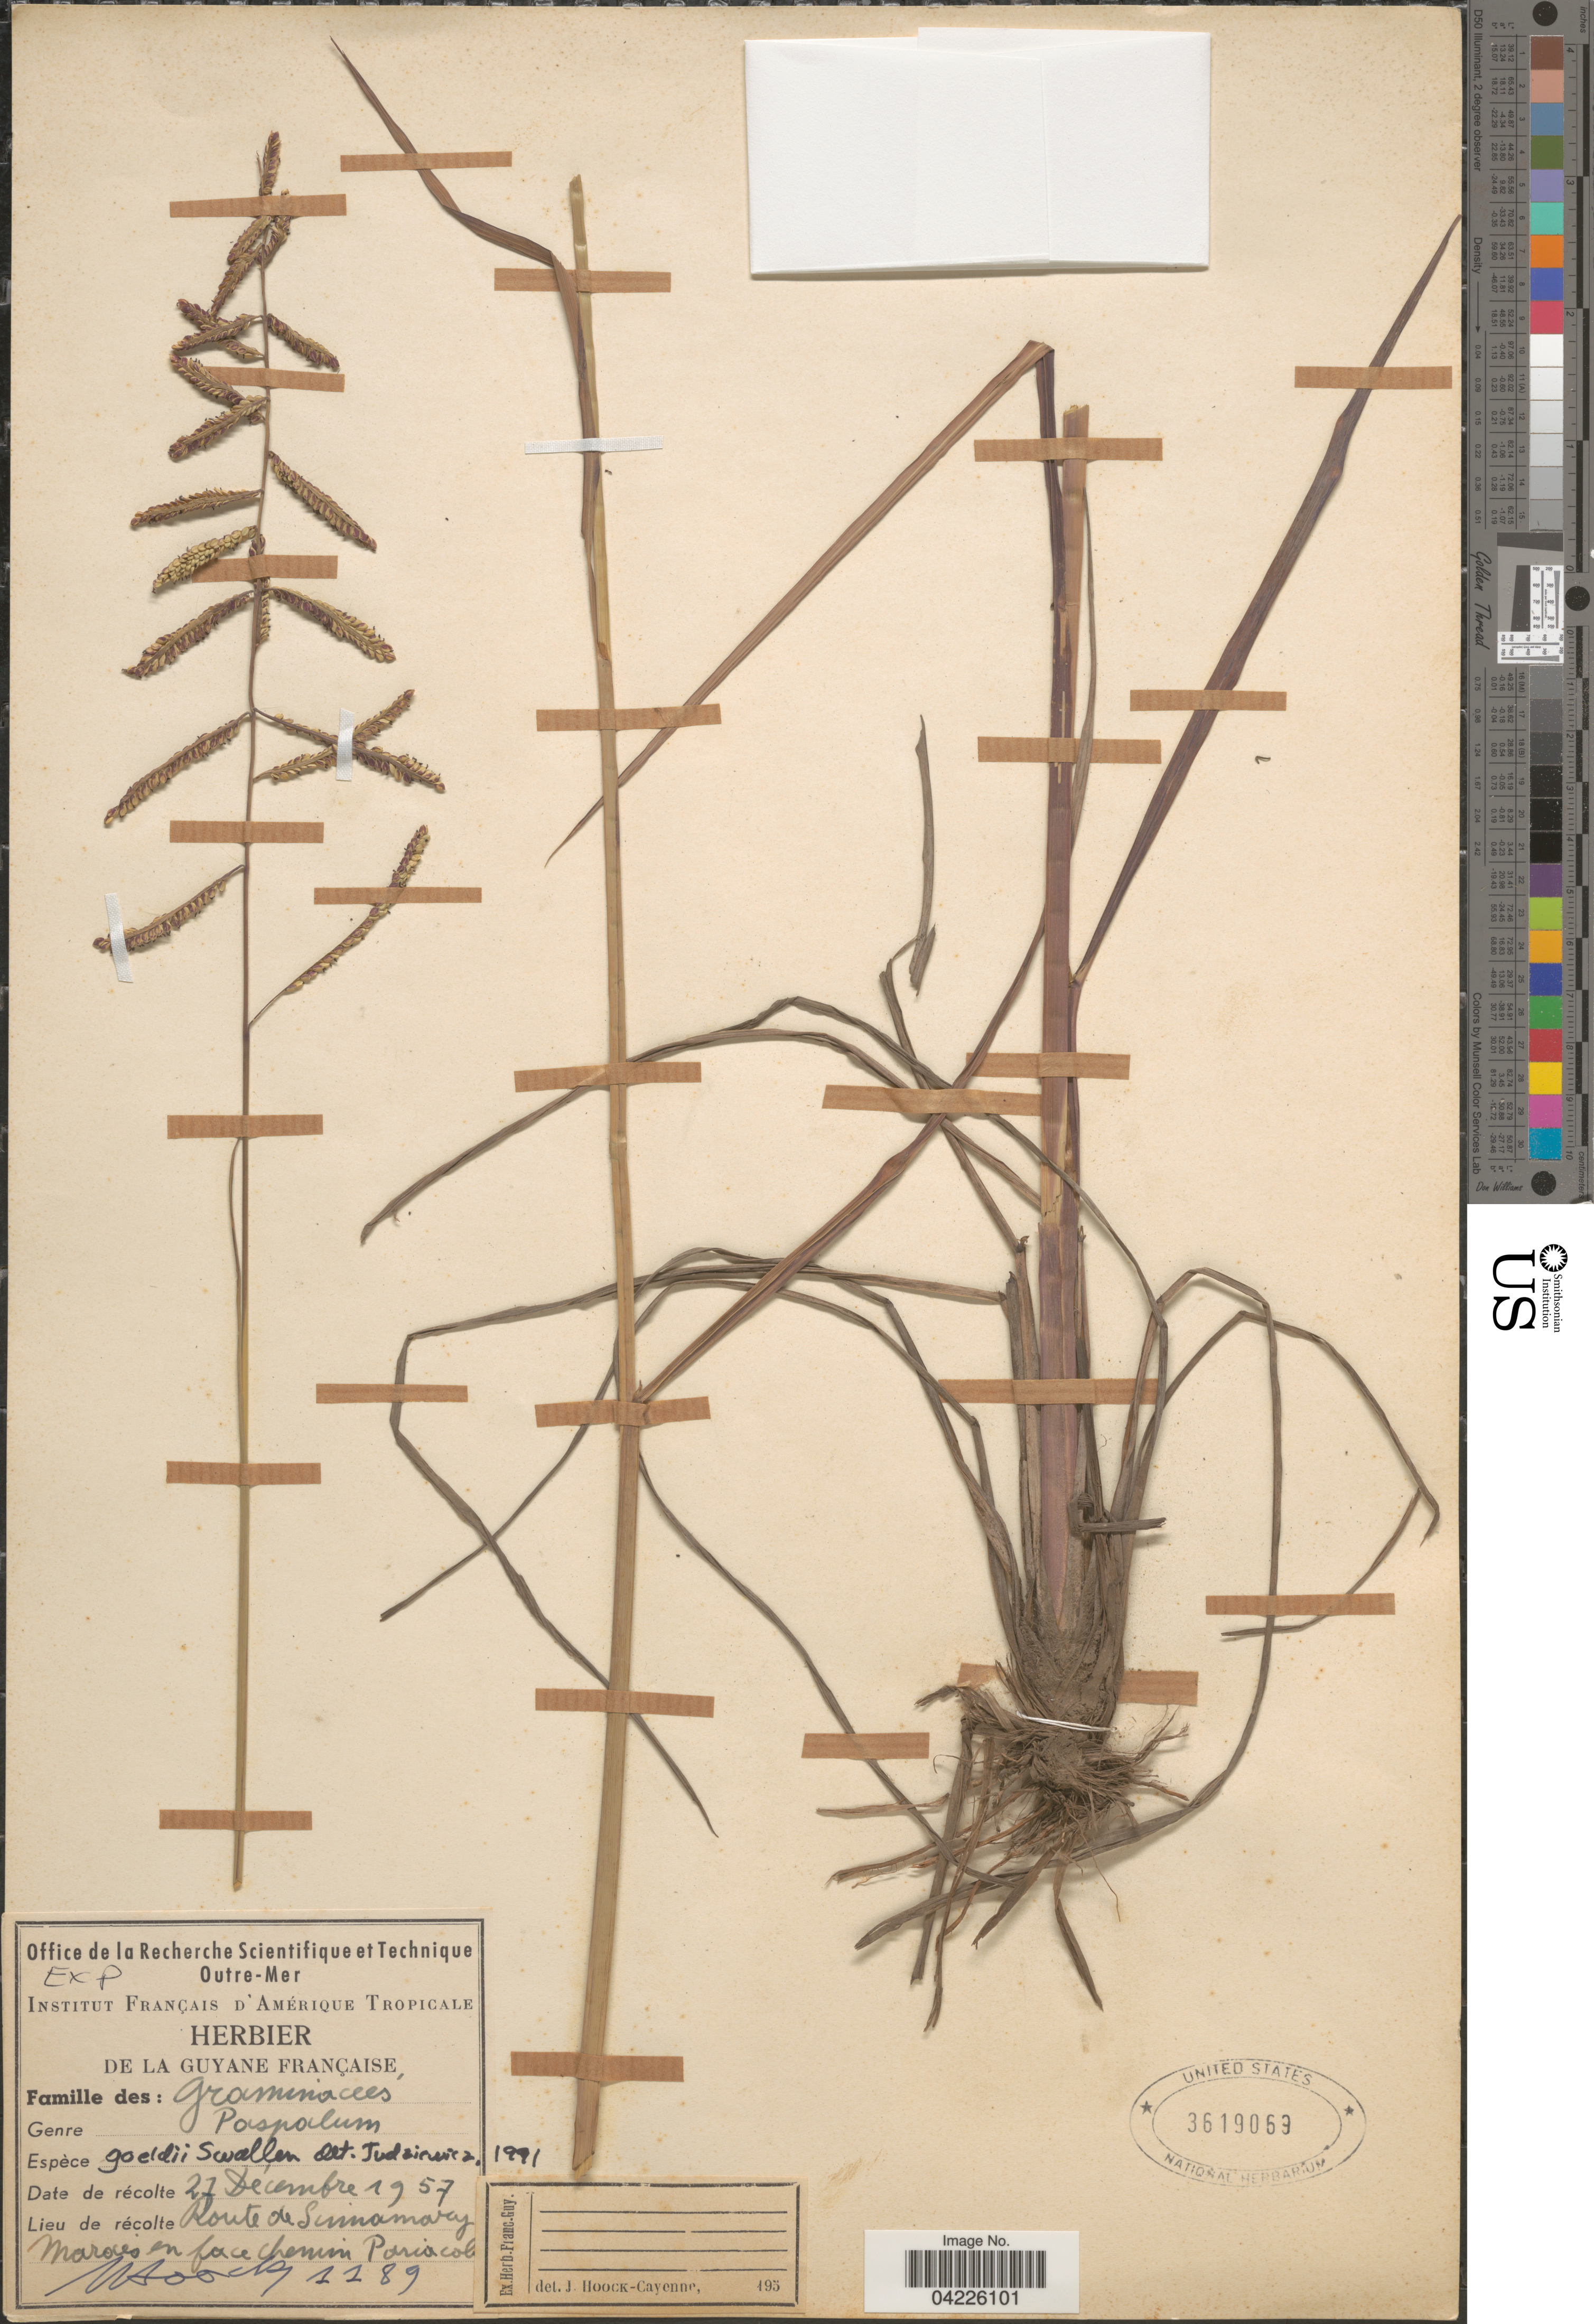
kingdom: Plantae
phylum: Tracheophyta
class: Liliopsida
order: Poales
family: Poaceae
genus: Paspalum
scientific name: Paspalum trichophyllum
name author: Henr.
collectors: J. Hoock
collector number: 1189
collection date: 1957-12-27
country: French Guiana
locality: Guyane Française. Route de Sinnamary. Marais en face chemin Pariacola.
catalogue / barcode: US 3619069